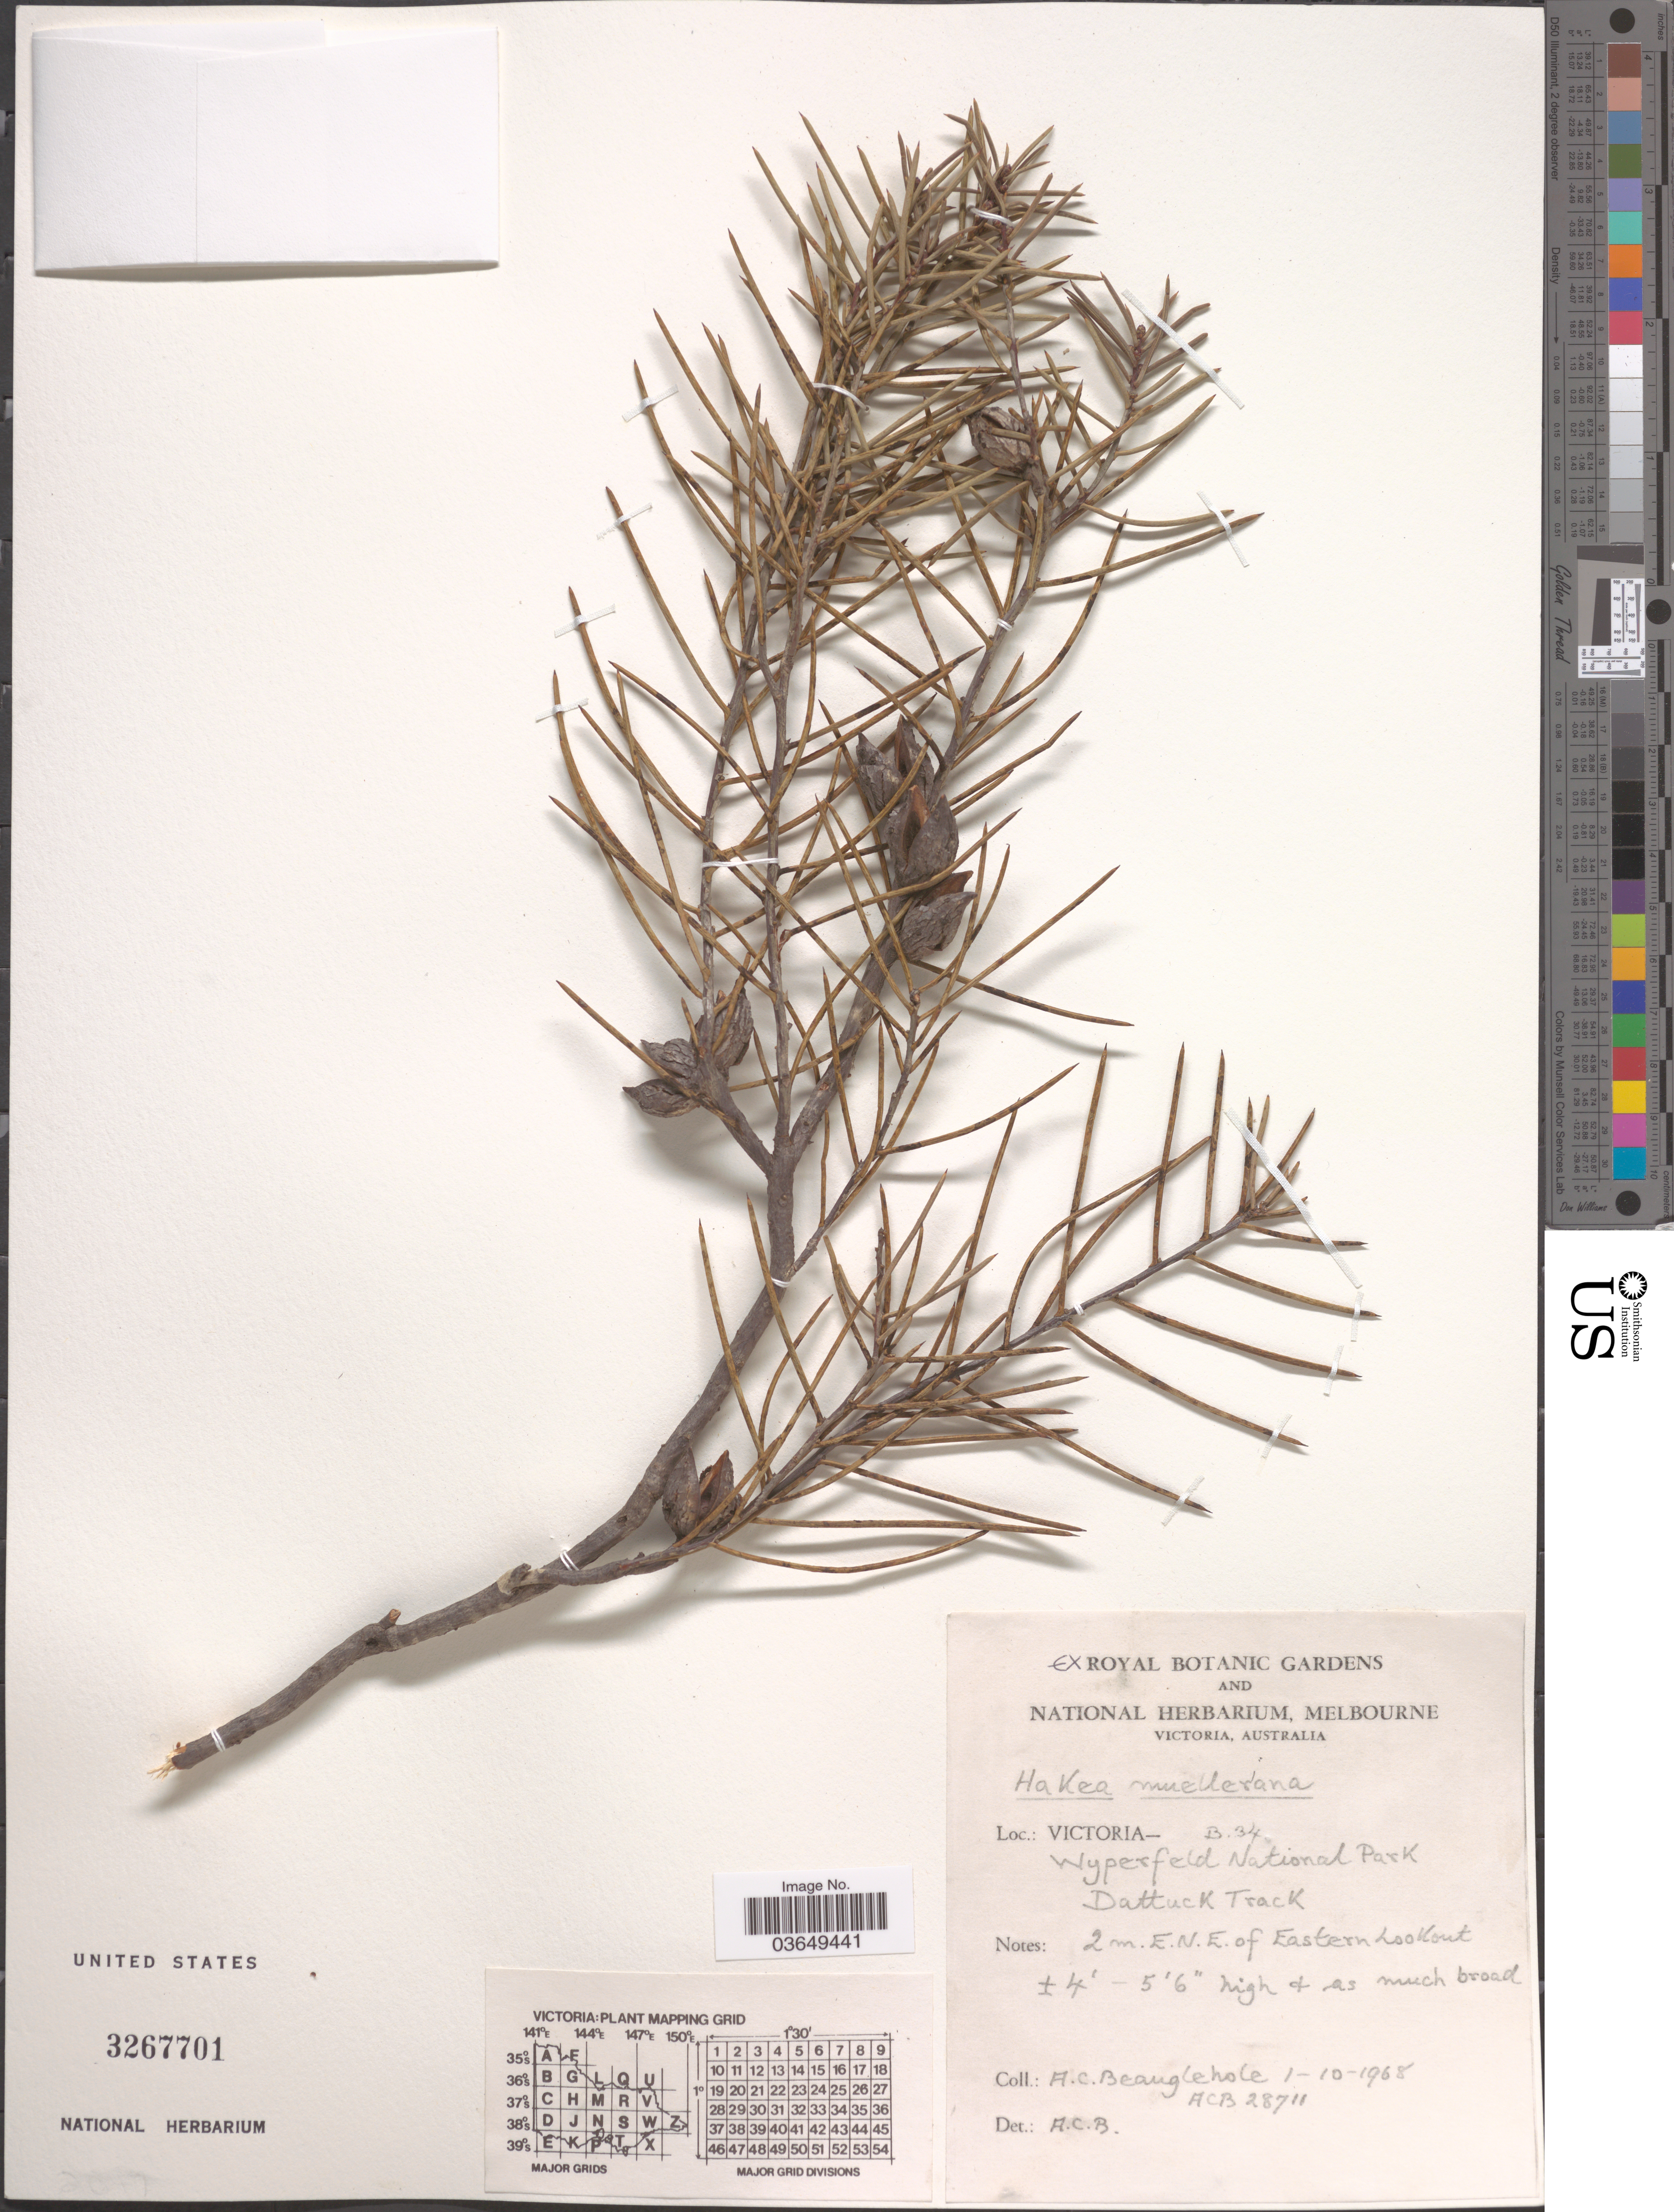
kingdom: Plantae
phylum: Tracheophyta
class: Magnoliopsida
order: Proteales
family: Proteaceae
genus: Hakea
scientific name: Hakea muelleriana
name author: J.M. Black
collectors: A. Beauglehole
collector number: ACB28711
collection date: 1968-10-01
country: Australia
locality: Victoria - B.34. Wypersfeld National Park. Dattuck Track. 2 m. E.N.E. of Eastern Lookout.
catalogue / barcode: US 3267701